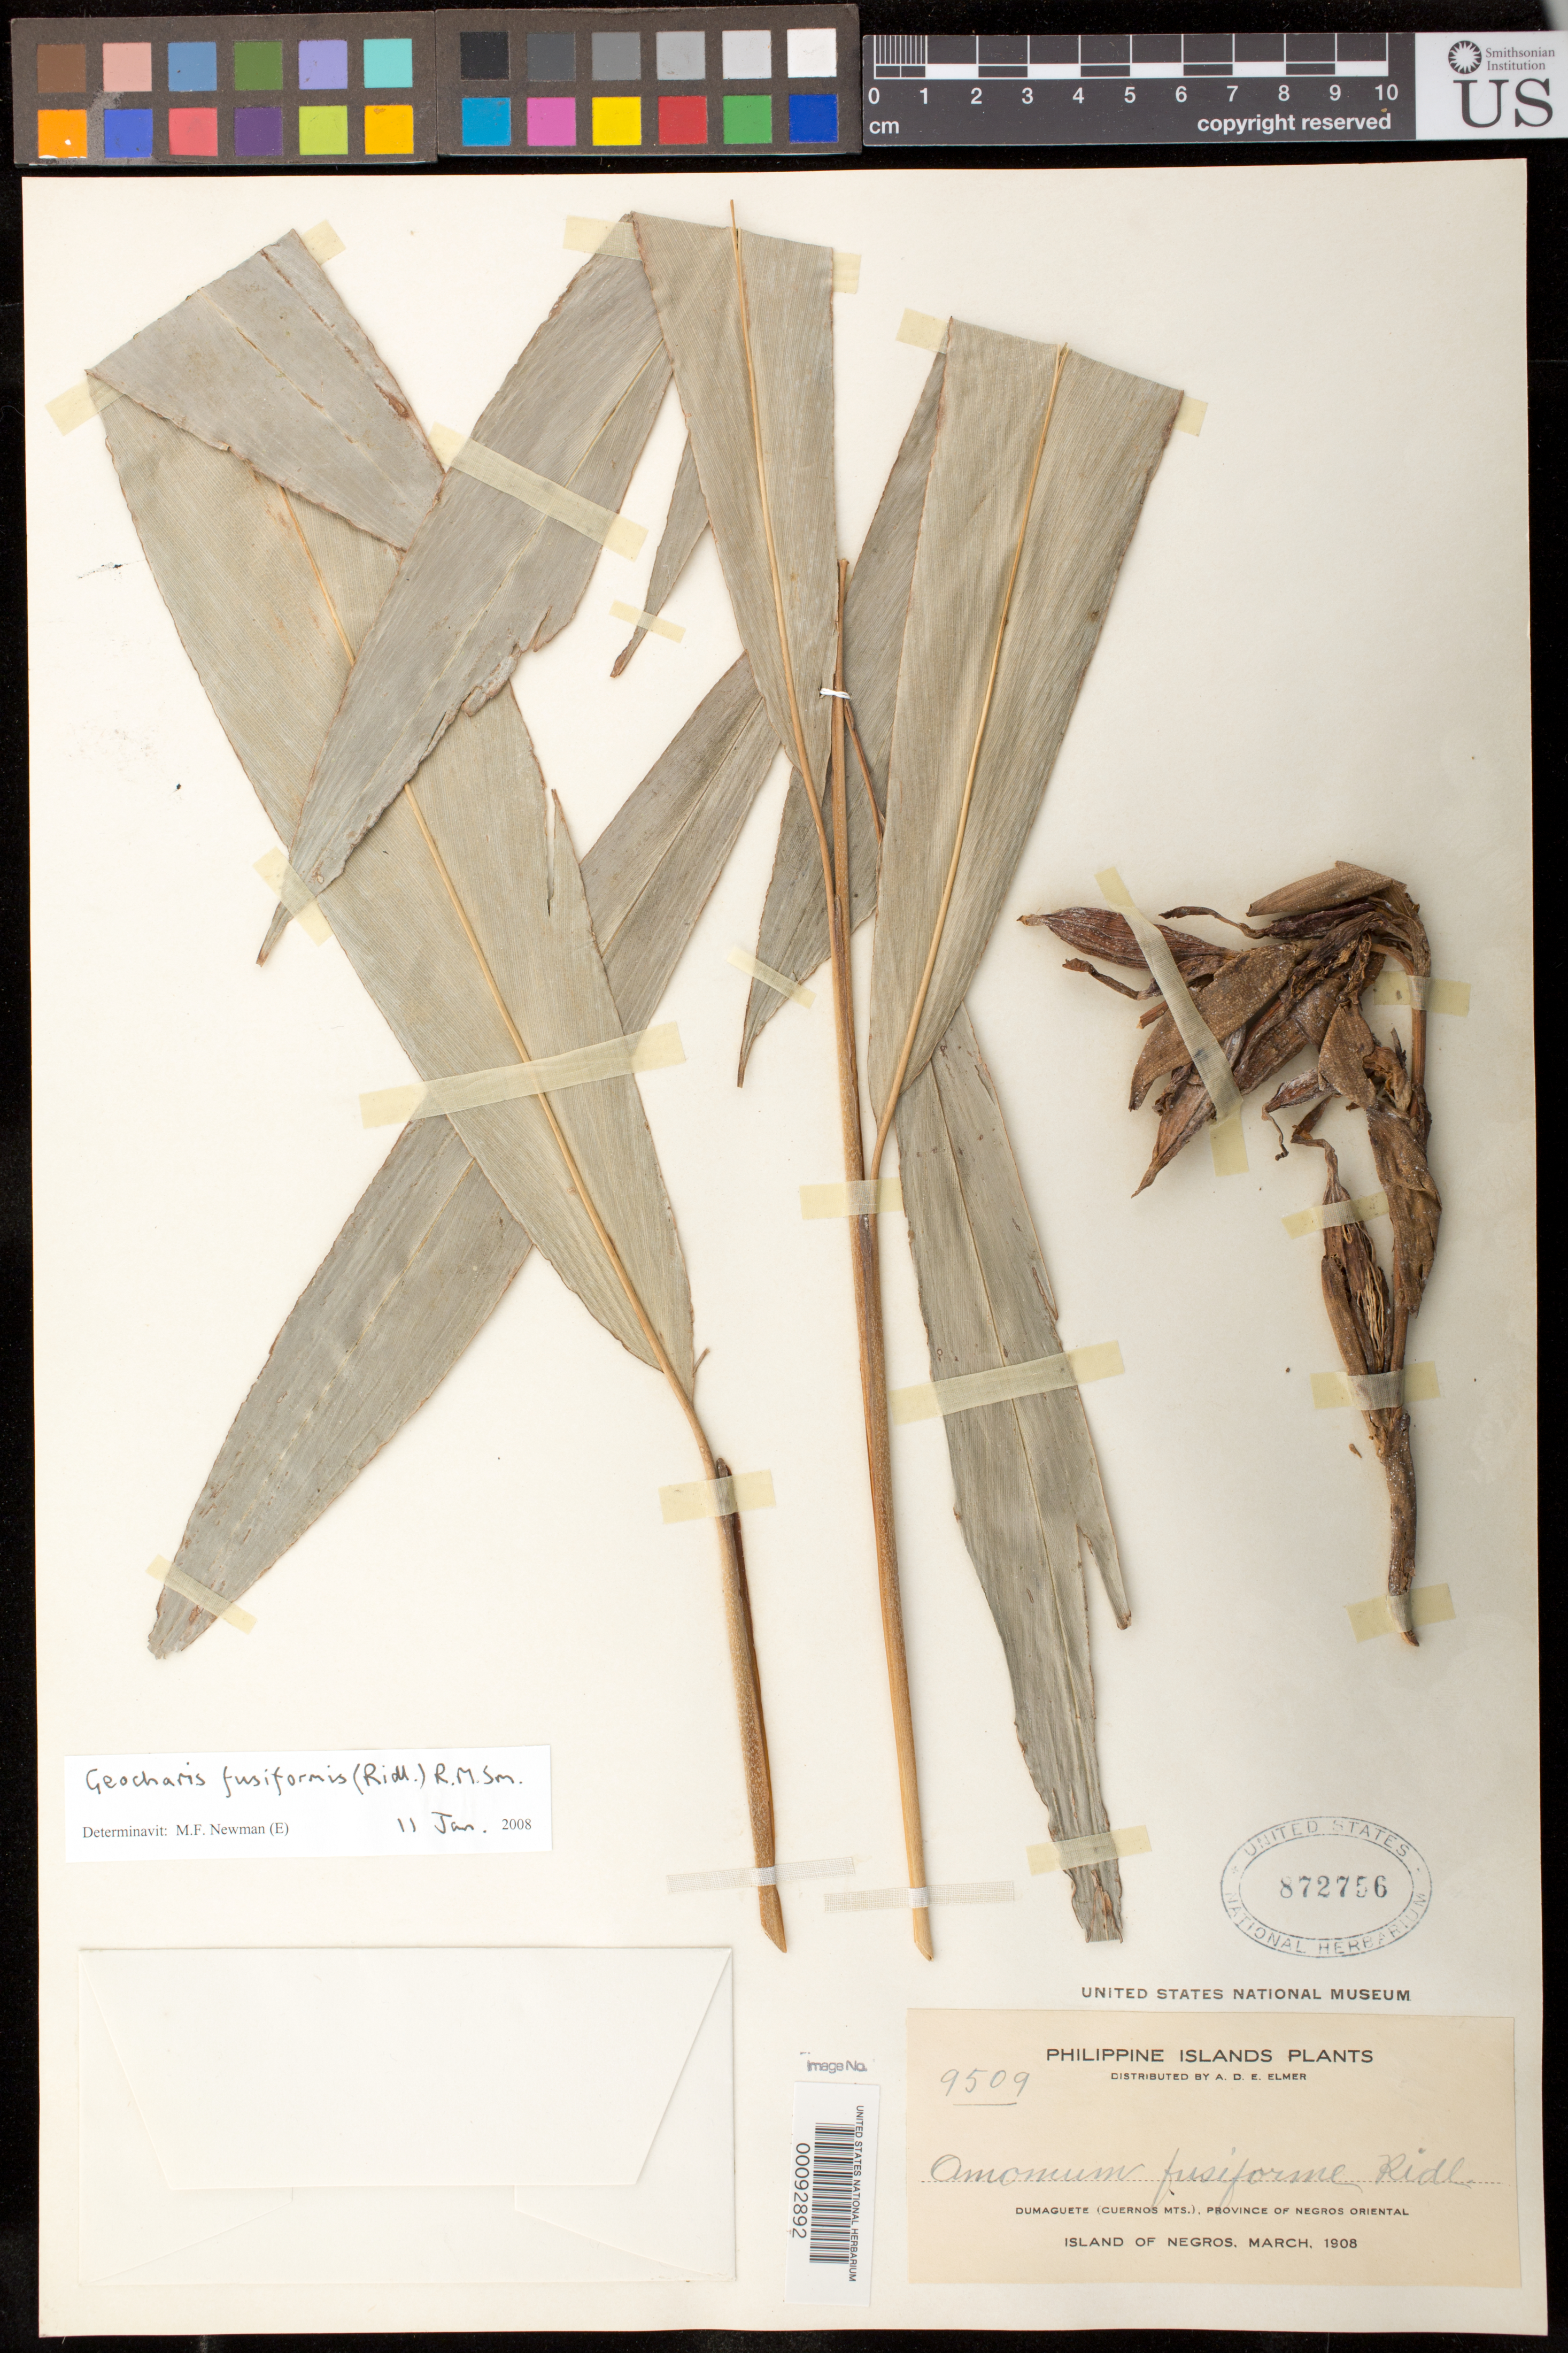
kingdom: Plantae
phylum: Tracheophyta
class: Liliopsida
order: Zingiberales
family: Zingiberaceae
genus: Amomum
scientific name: Amomum fusiforme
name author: Ridl.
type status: Syntype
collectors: A. D. E. Elmer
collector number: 9509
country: Philippines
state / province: Central Visayas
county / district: Negros Oriental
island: Negros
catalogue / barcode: US 872756